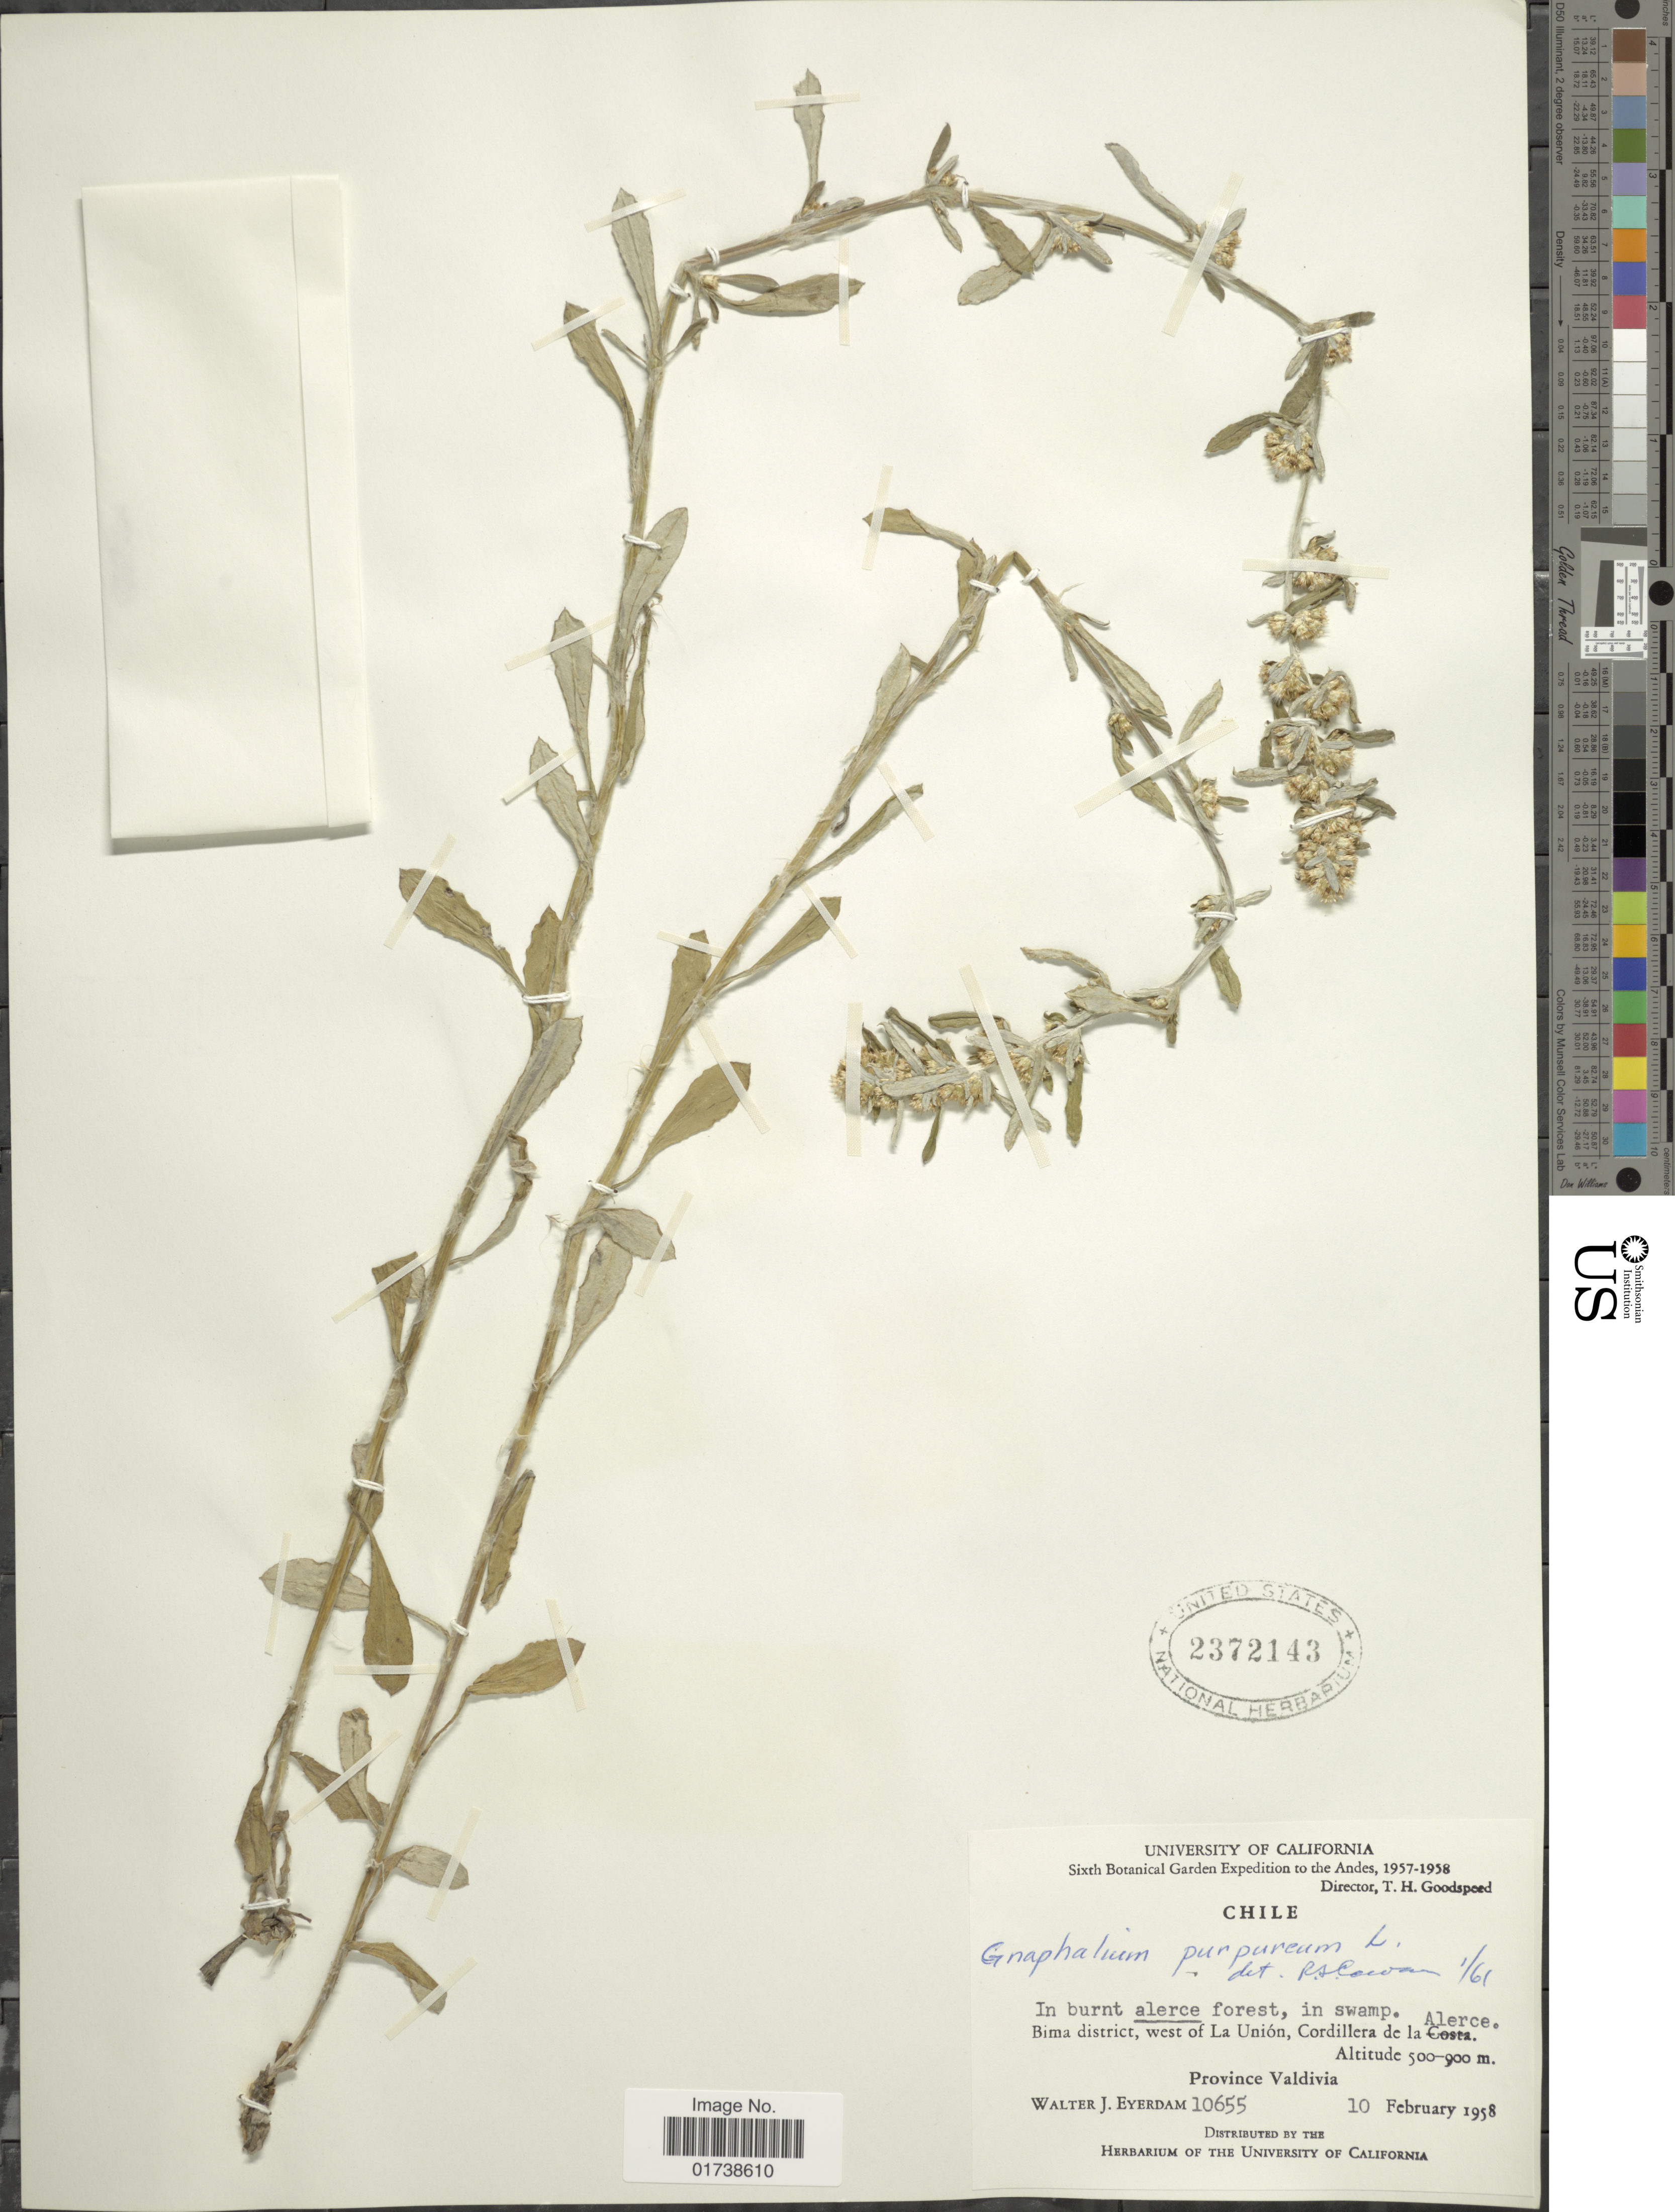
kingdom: Plantae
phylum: Tracheophyta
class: Magnoliopsida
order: Asterales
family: Asteraceae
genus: Gamochaeta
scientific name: Gamochaeta purpurea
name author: (L.) Cabrera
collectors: W. J. Eyerdam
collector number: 10655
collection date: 1958-02-10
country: Chile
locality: Bima district, west of La Union, Cordillera de la Alerce, Province Valdivia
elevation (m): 500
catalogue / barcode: US 2372143